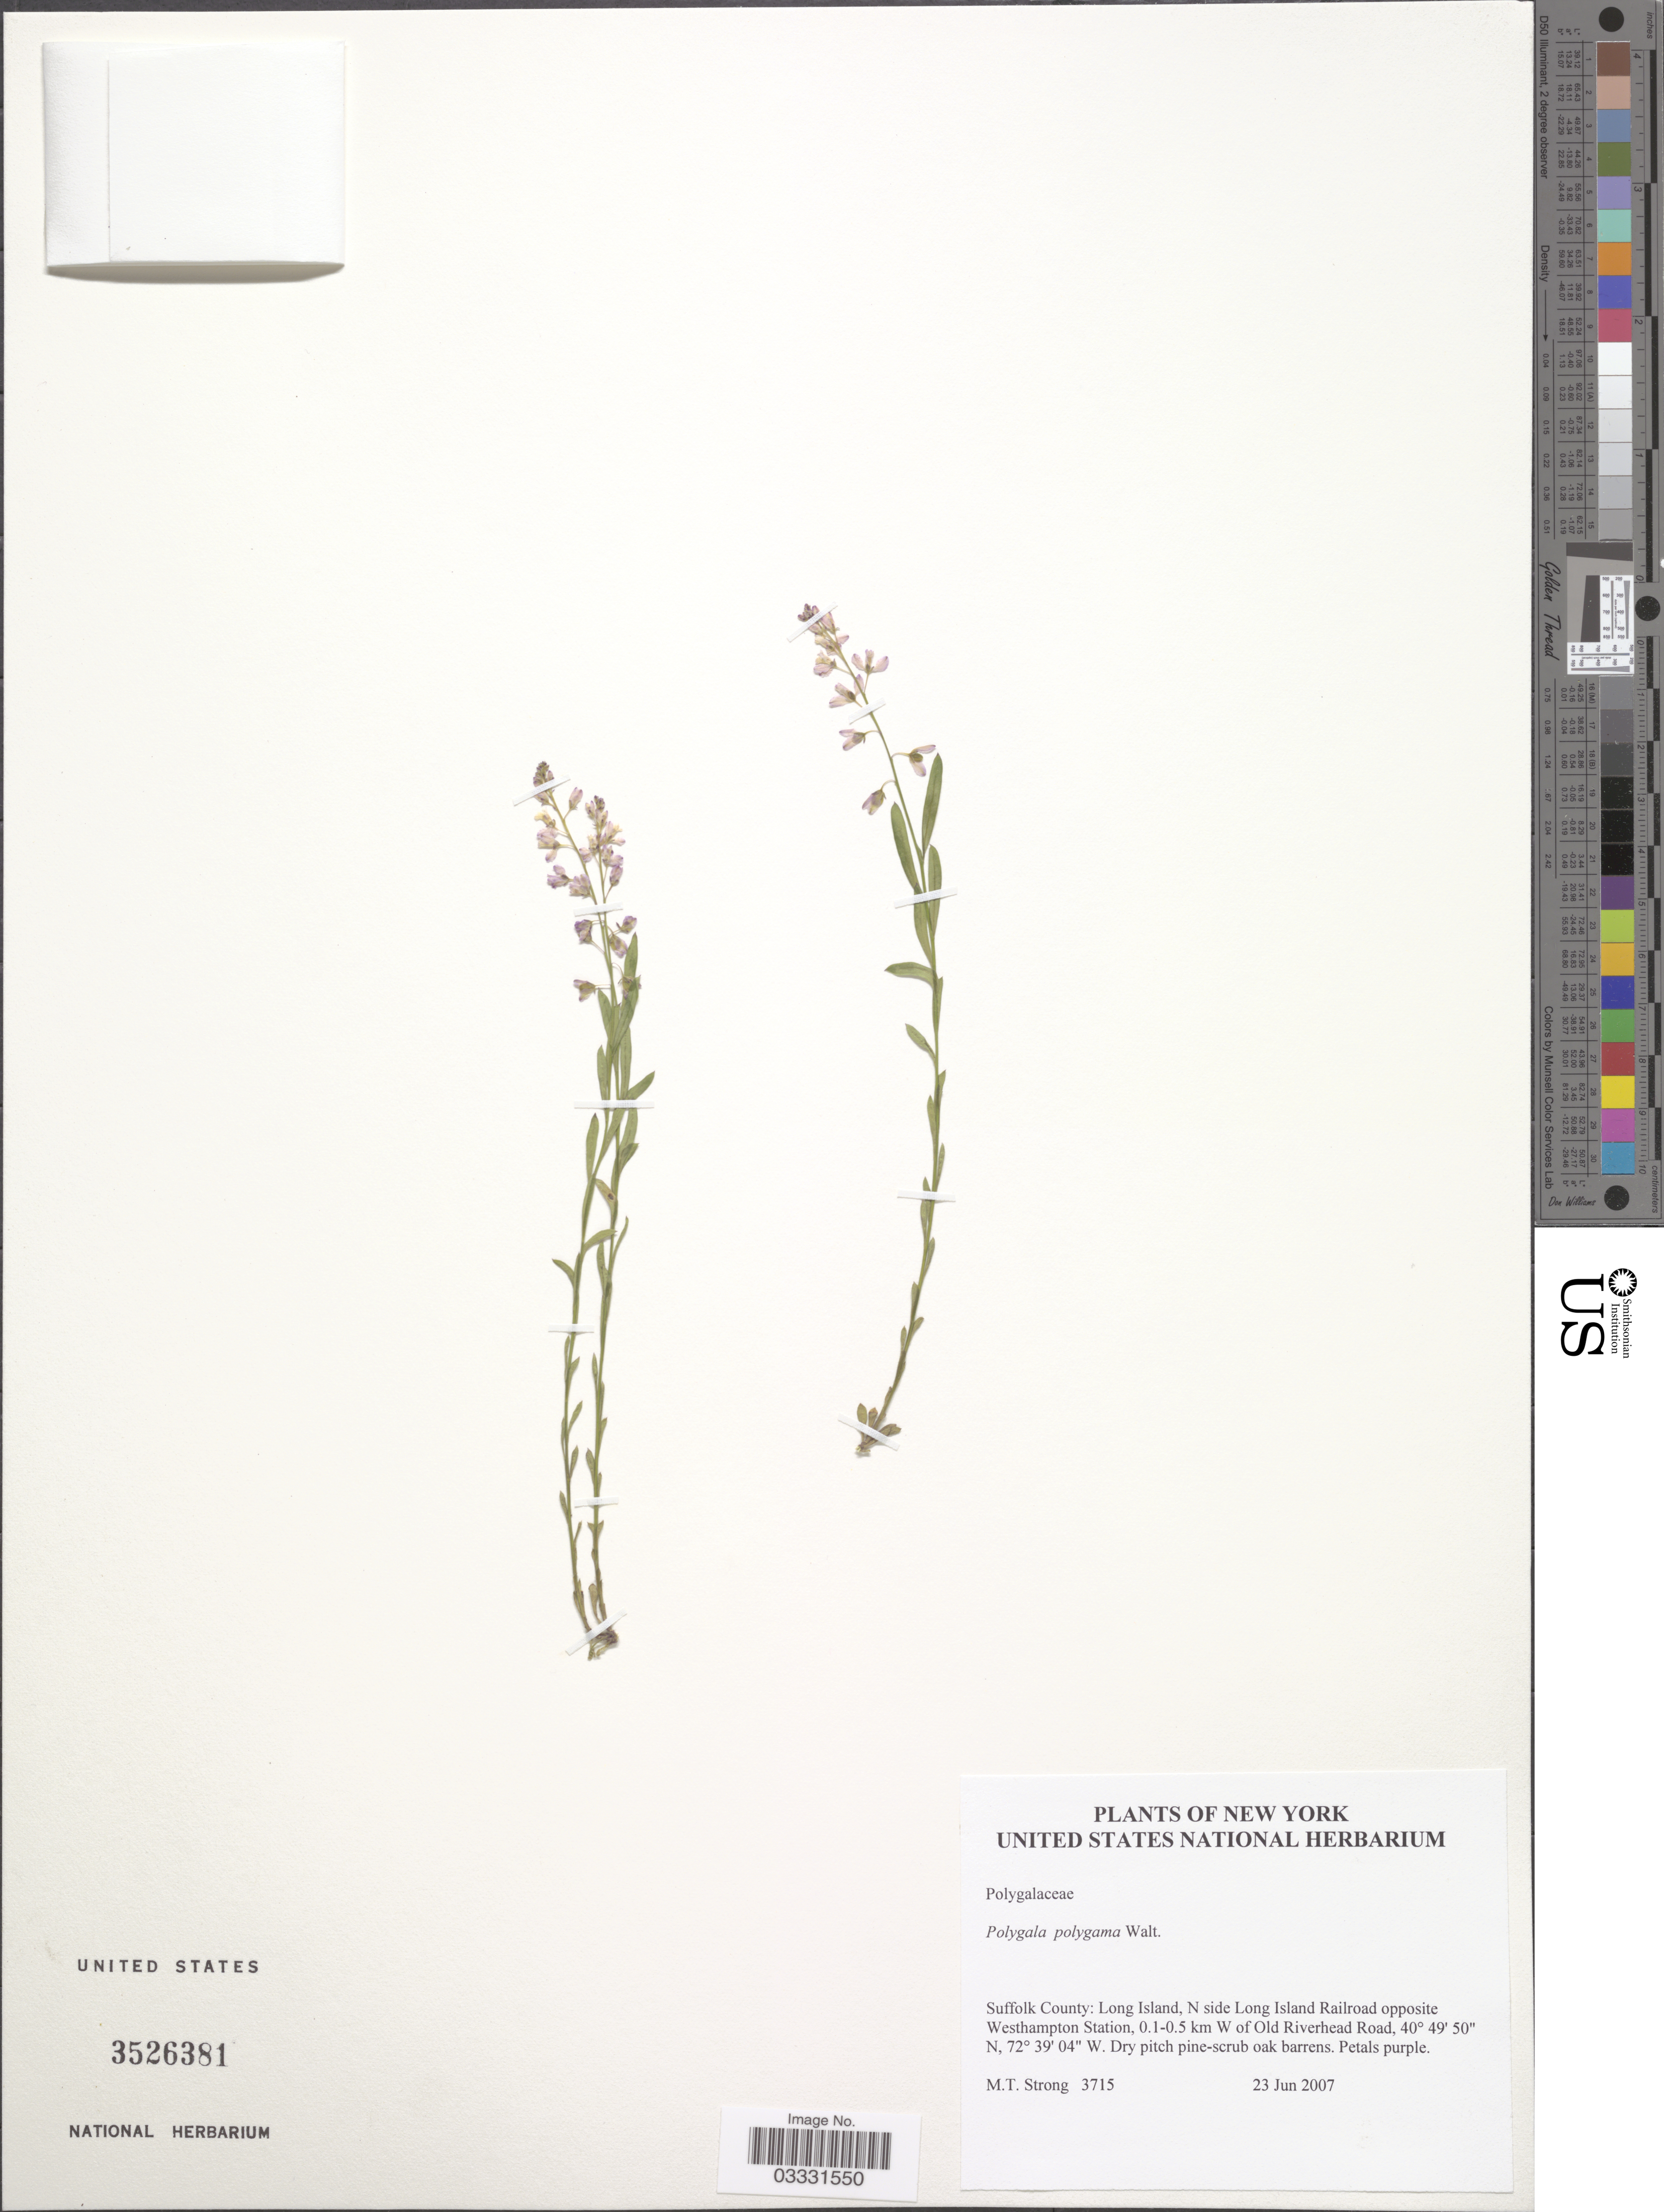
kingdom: Plantae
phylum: Tracheophyta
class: Magnoliopsida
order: Fabales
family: Polygalaceae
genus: Polygala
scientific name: Polygala polygama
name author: Walter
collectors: M. T. Strong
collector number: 3715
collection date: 2007-06-23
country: United States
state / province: New York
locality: Suffolk County: Long Island, N side Long Island Railroad opposite Westhampton Station, 0.1-0.5 km W of Old Riverhead Road.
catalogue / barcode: US 3526381